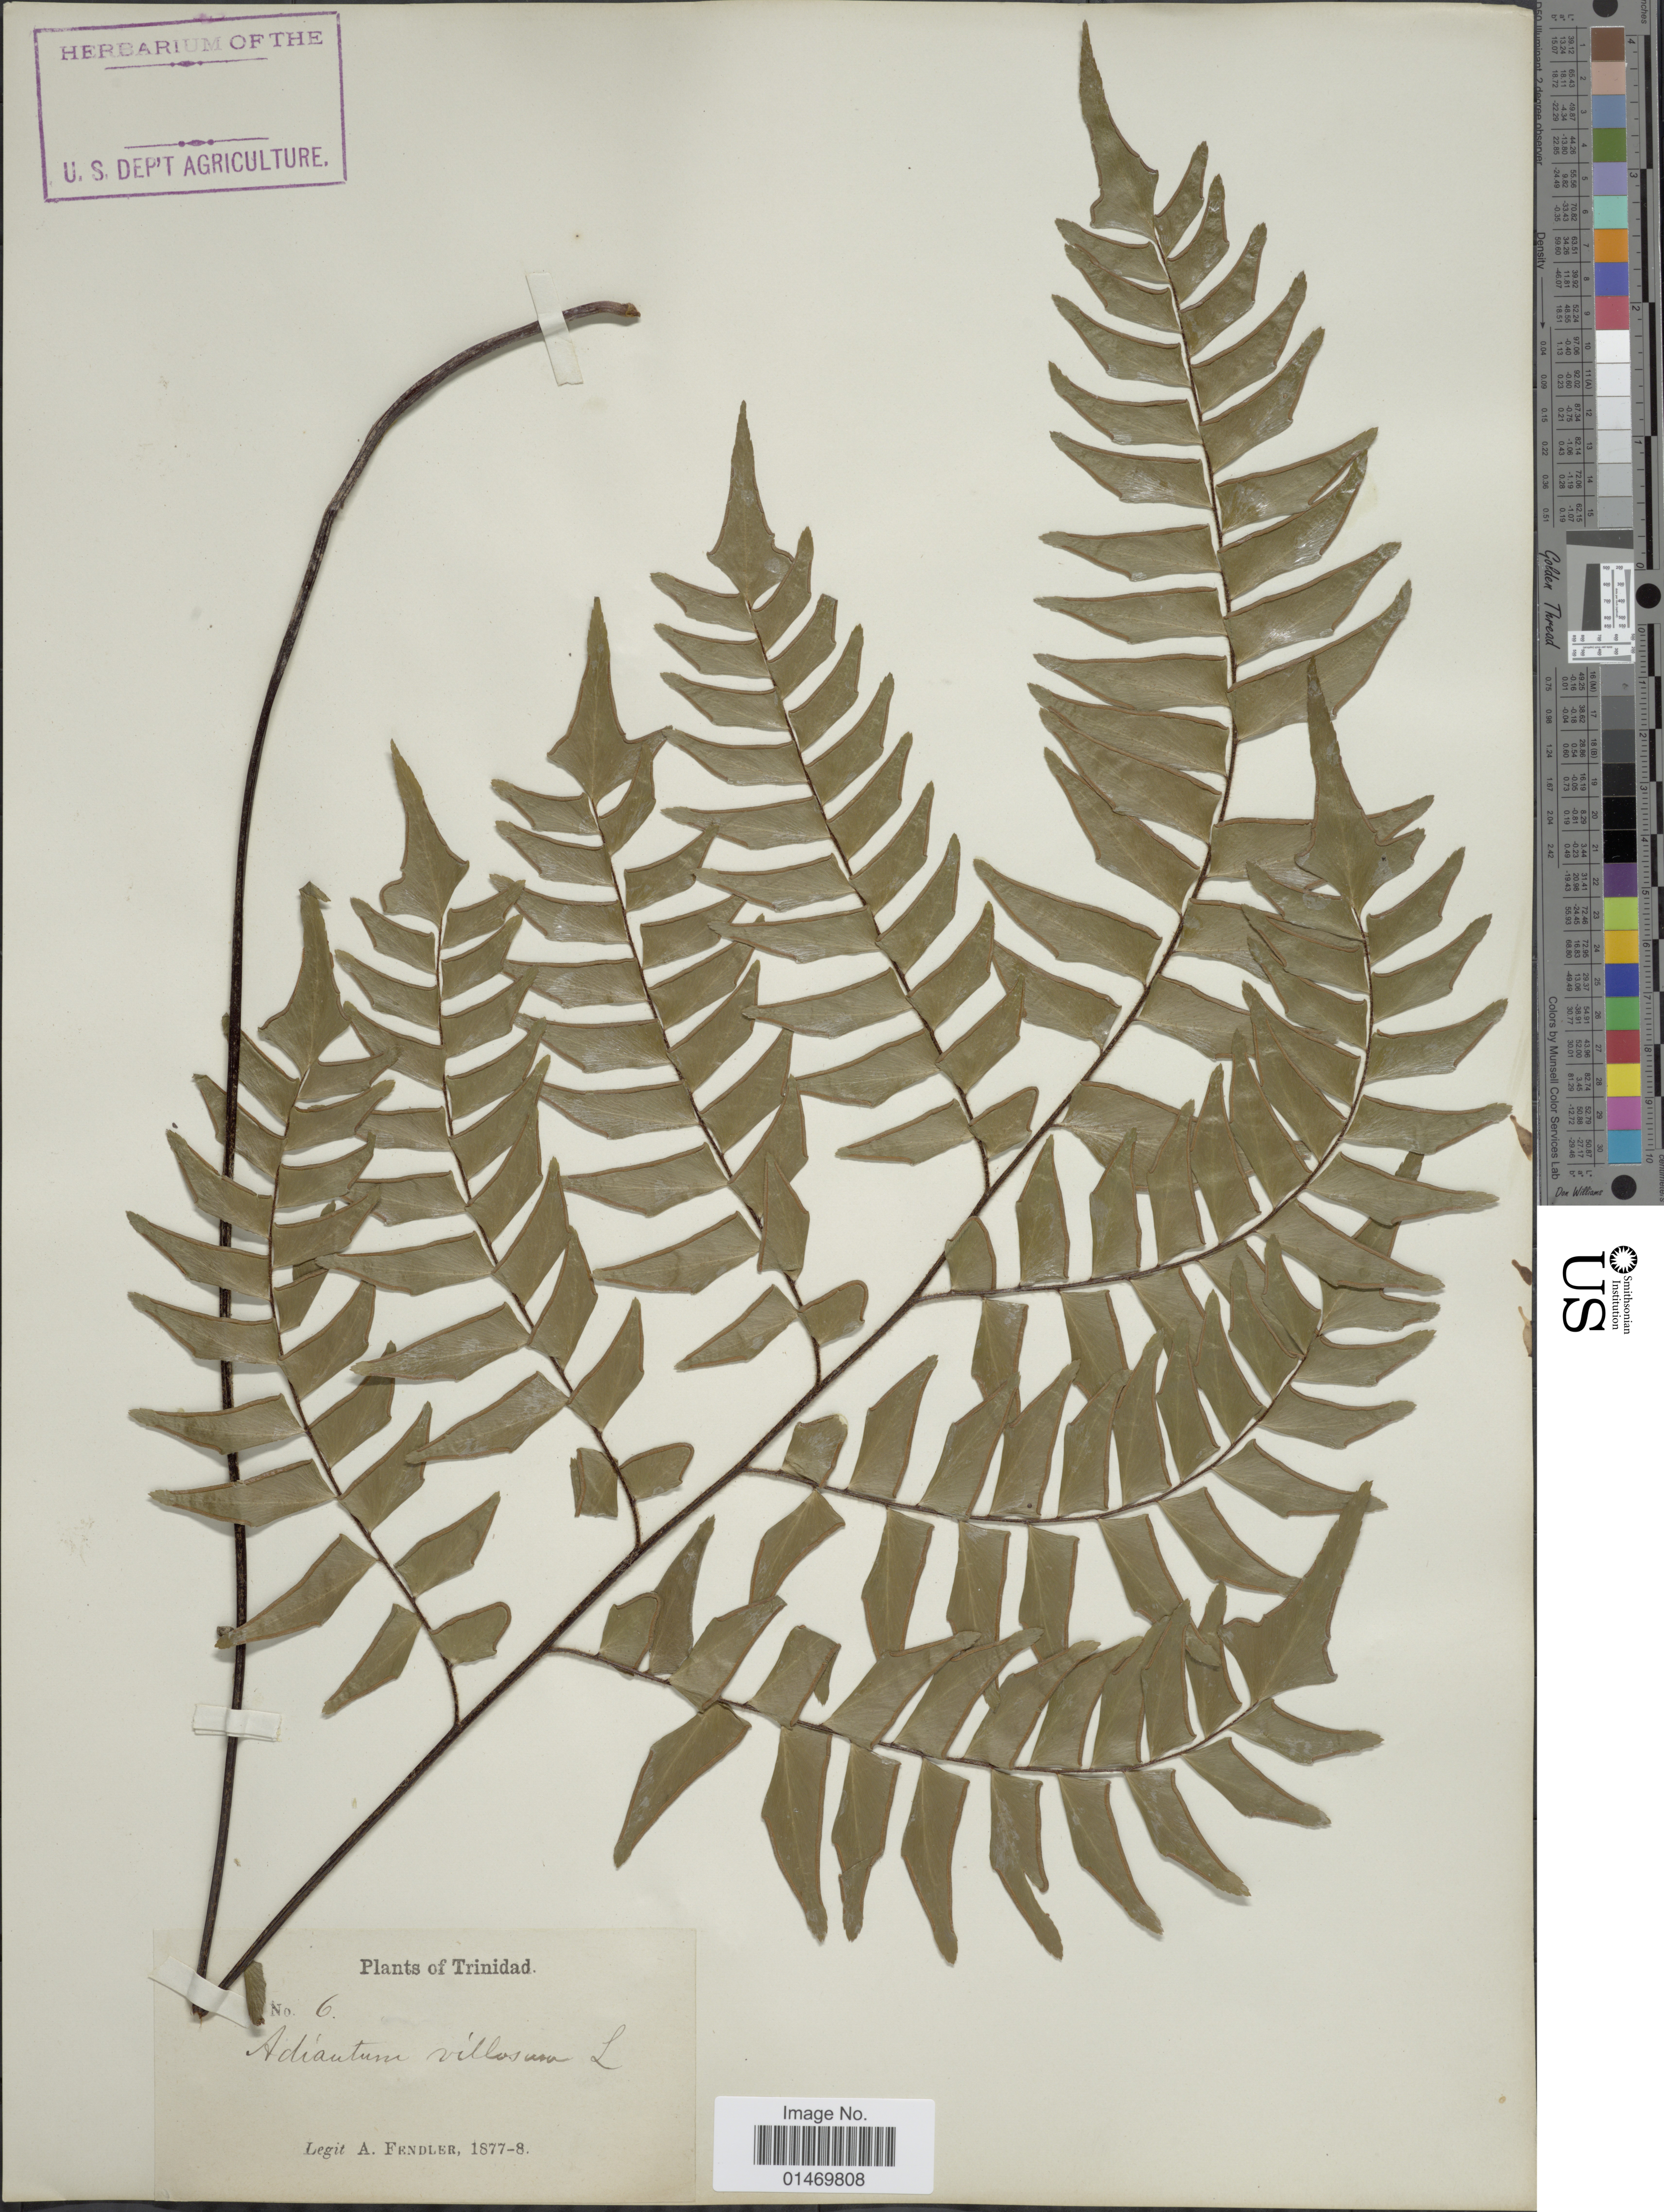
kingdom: Plantae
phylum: Tracheophyta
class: Polypodiopsida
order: Polypodiales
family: Pteridaceae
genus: Adiantum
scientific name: Adiantum villosum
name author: L.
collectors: A. Fendler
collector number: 6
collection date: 1887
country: Trinidad and Tobago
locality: Trinidad.